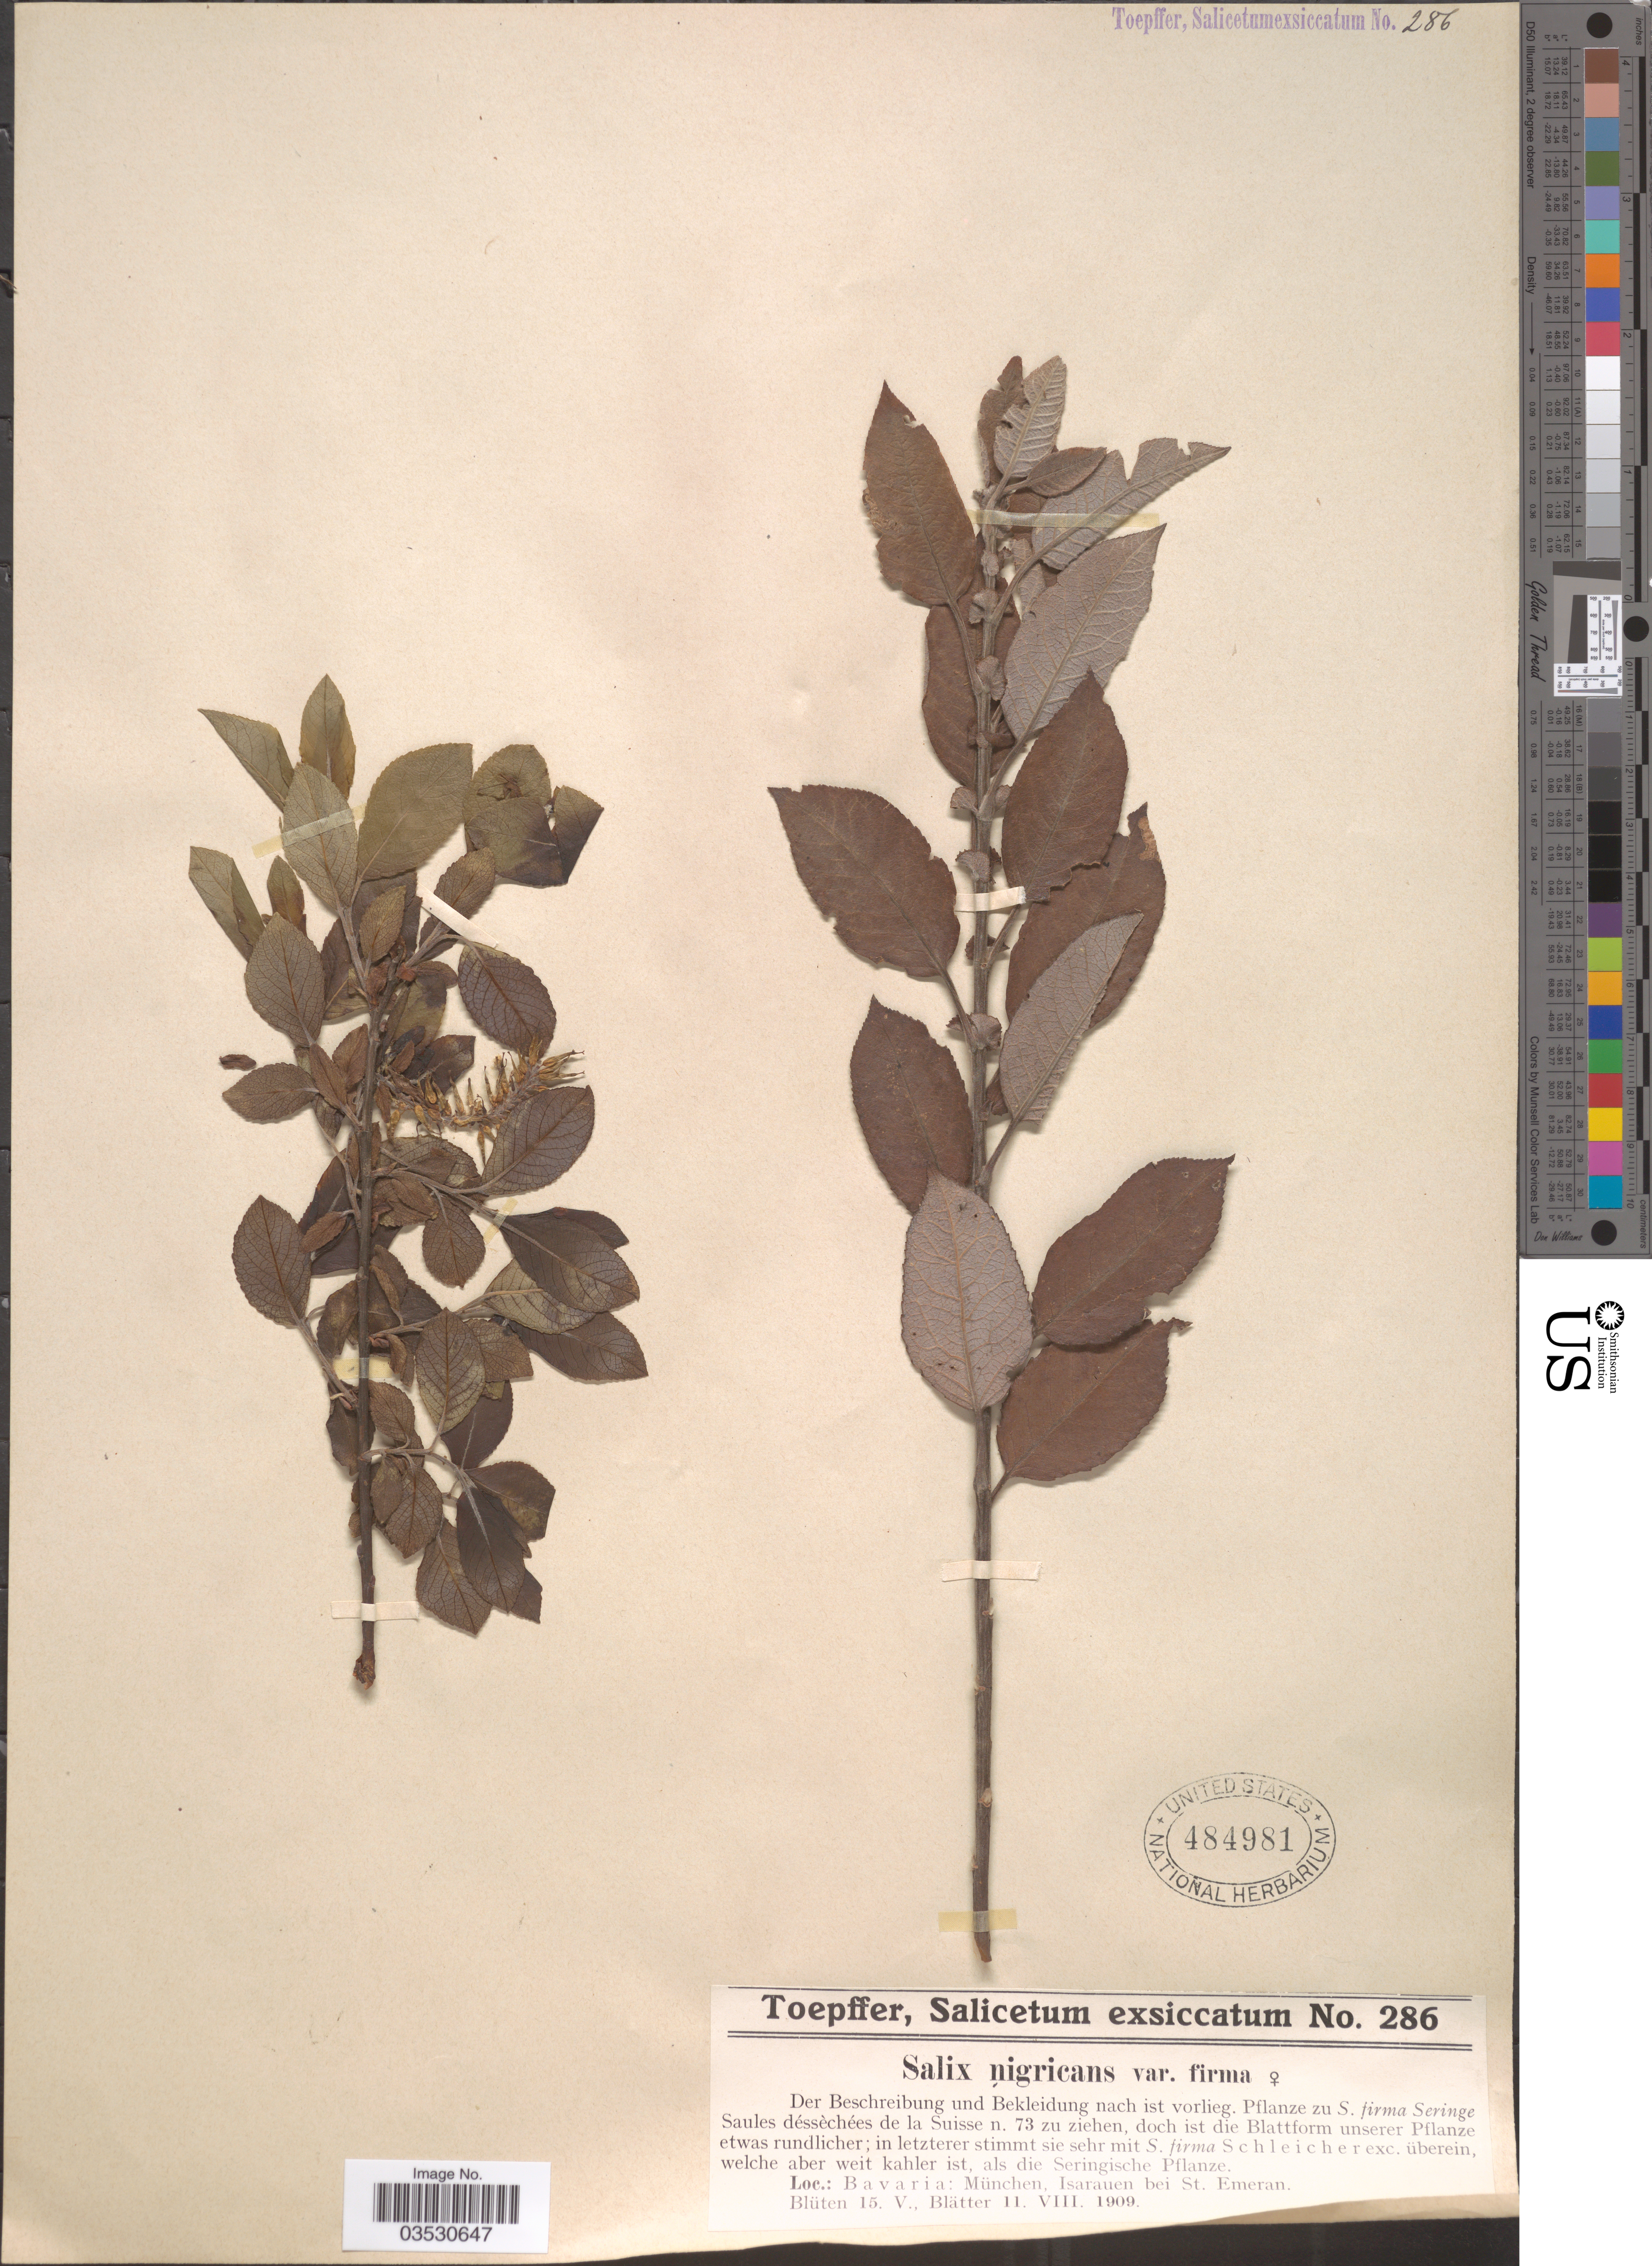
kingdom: Plantae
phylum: Tracheophyta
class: Magnoliopsida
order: Malpighiales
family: Salicaceae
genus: Salix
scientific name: Salix myrsinifolia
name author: Salisb.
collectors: A. Toepffer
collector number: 286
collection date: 1909-05-15/1909-08-11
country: Germany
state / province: Bayern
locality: Bavaria: München, Isarauen bei St. Emeran.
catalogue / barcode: US 484981